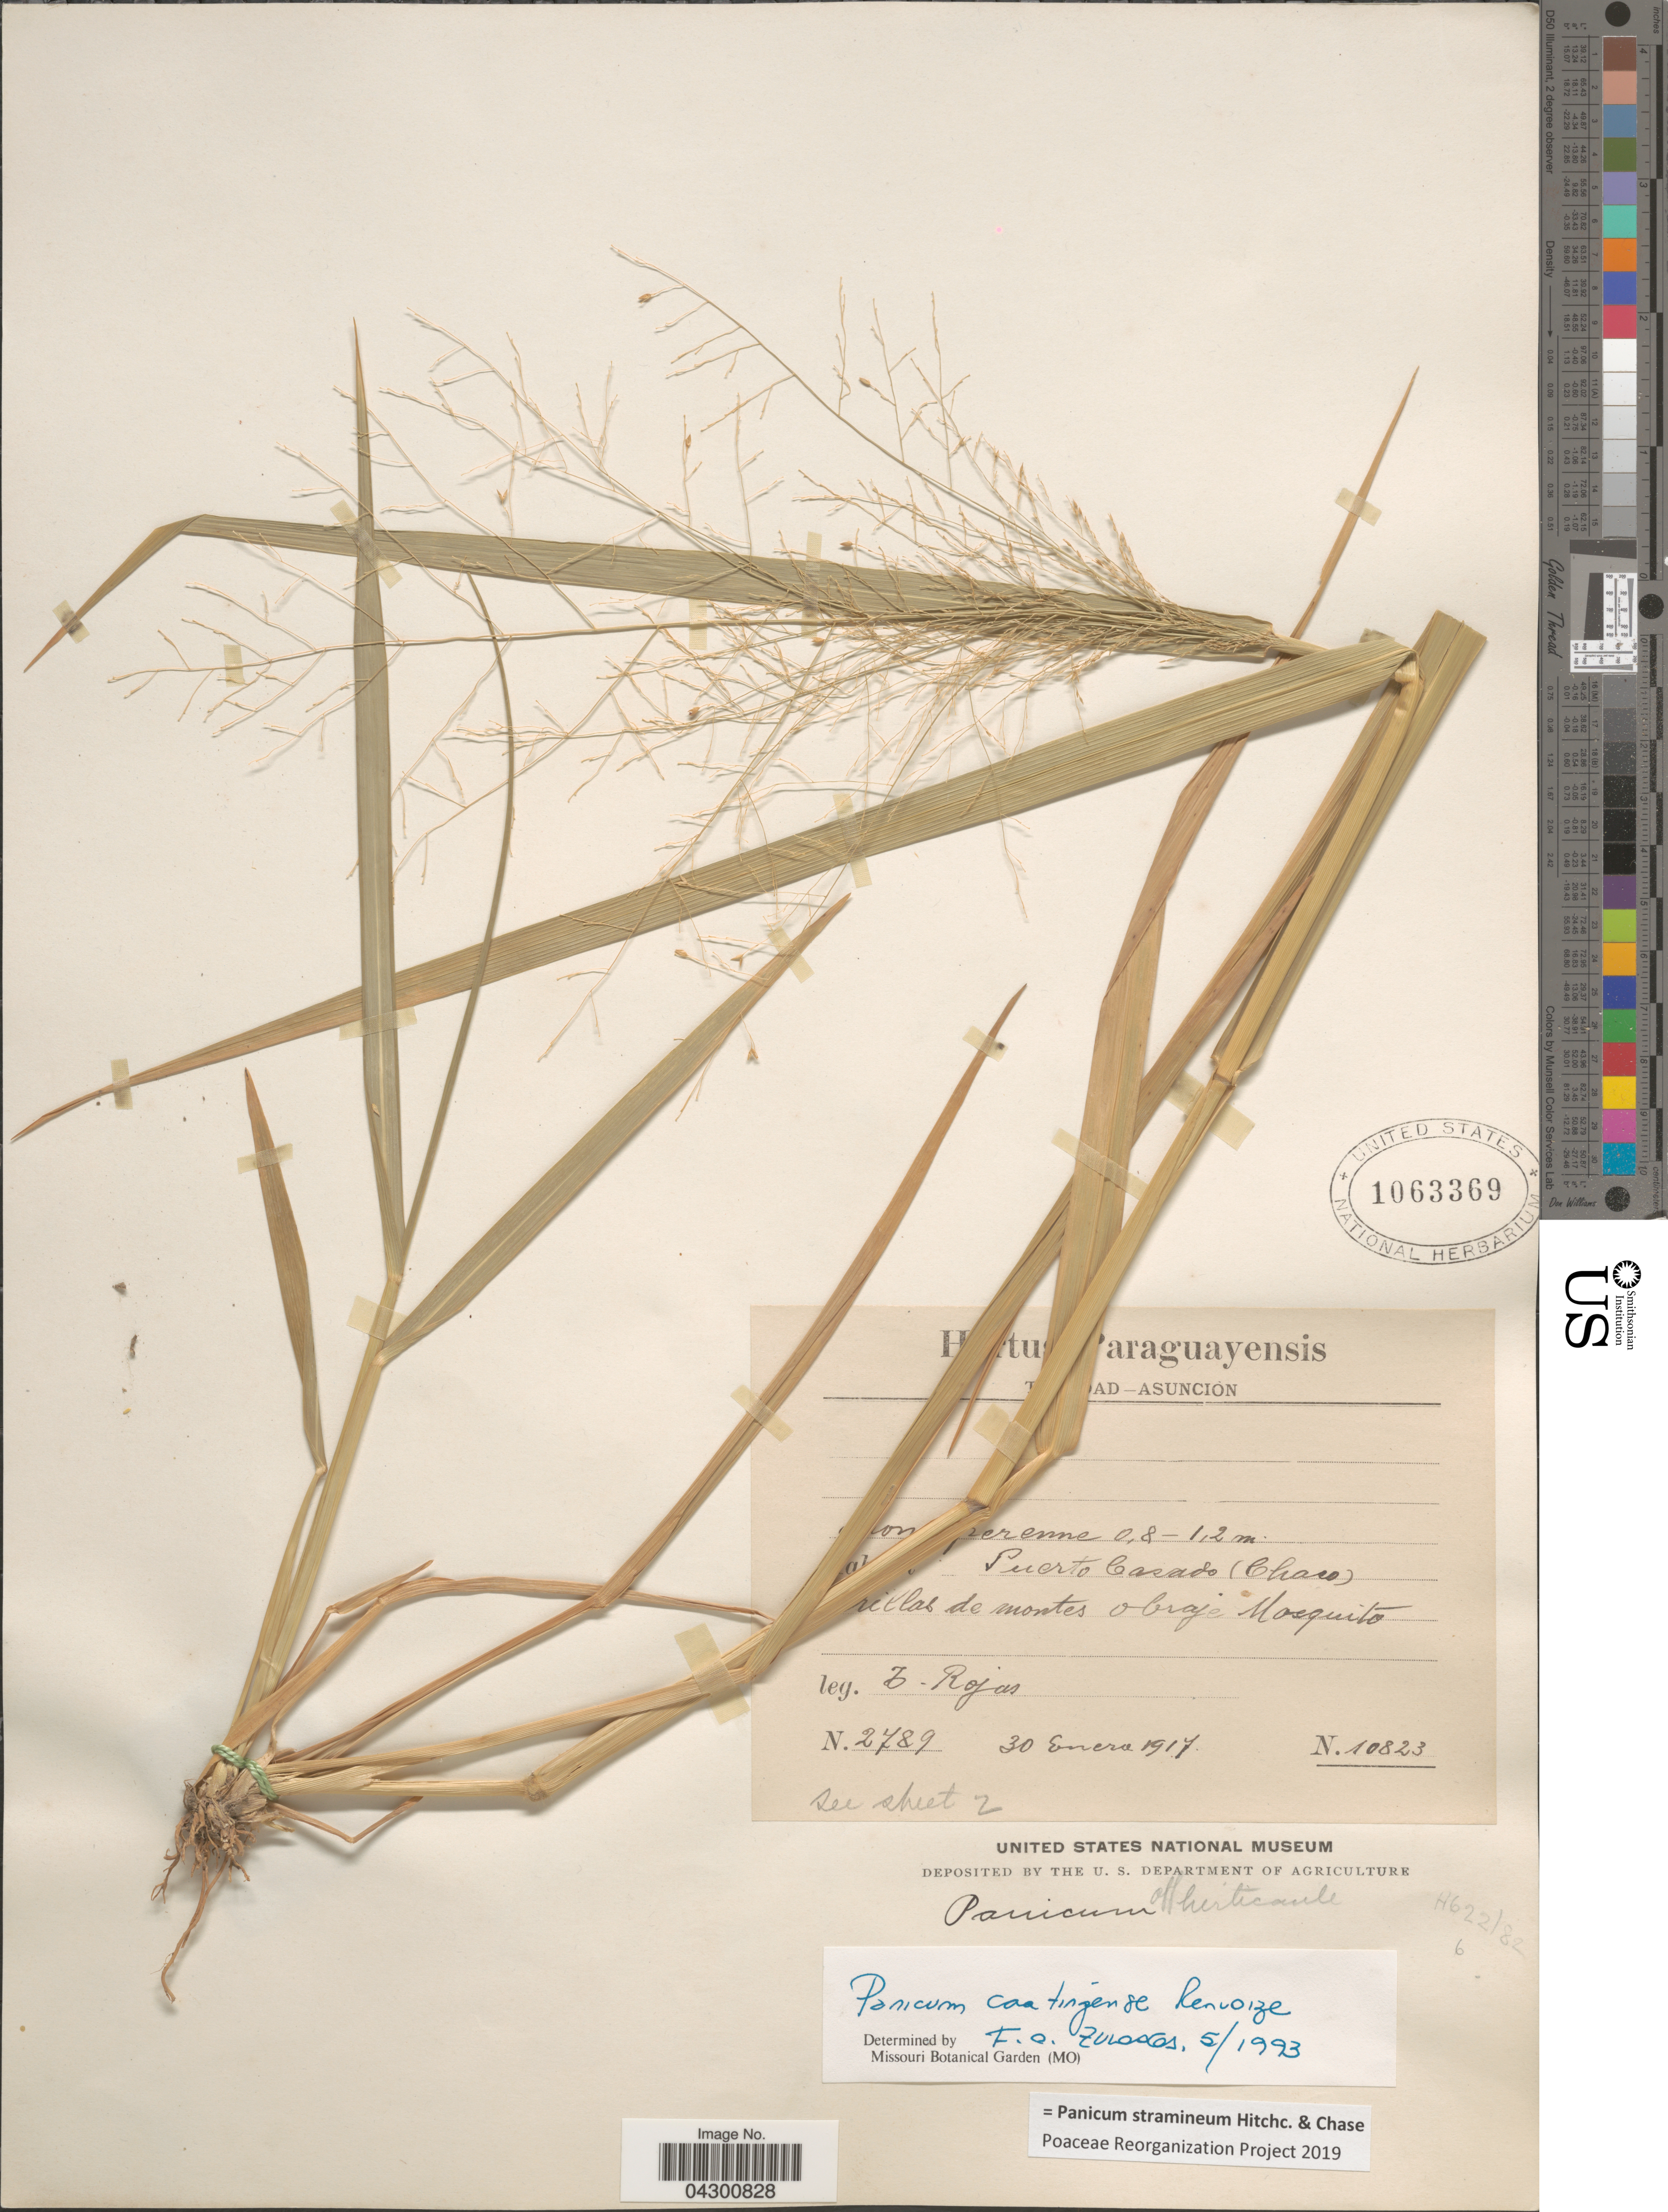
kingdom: Plantae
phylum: Tracheophyta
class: Liliopsida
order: Poales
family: Poaceae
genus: Panicum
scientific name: Panicum stramineum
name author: Hitchc. & Chase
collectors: T. Rojas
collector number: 2789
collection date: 1917-01-30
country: Northern Mariana Islands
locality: Puerto Casado (Chaco) [illegible text]rillas de montes obraje Mosquito.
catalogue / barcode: US 1063369